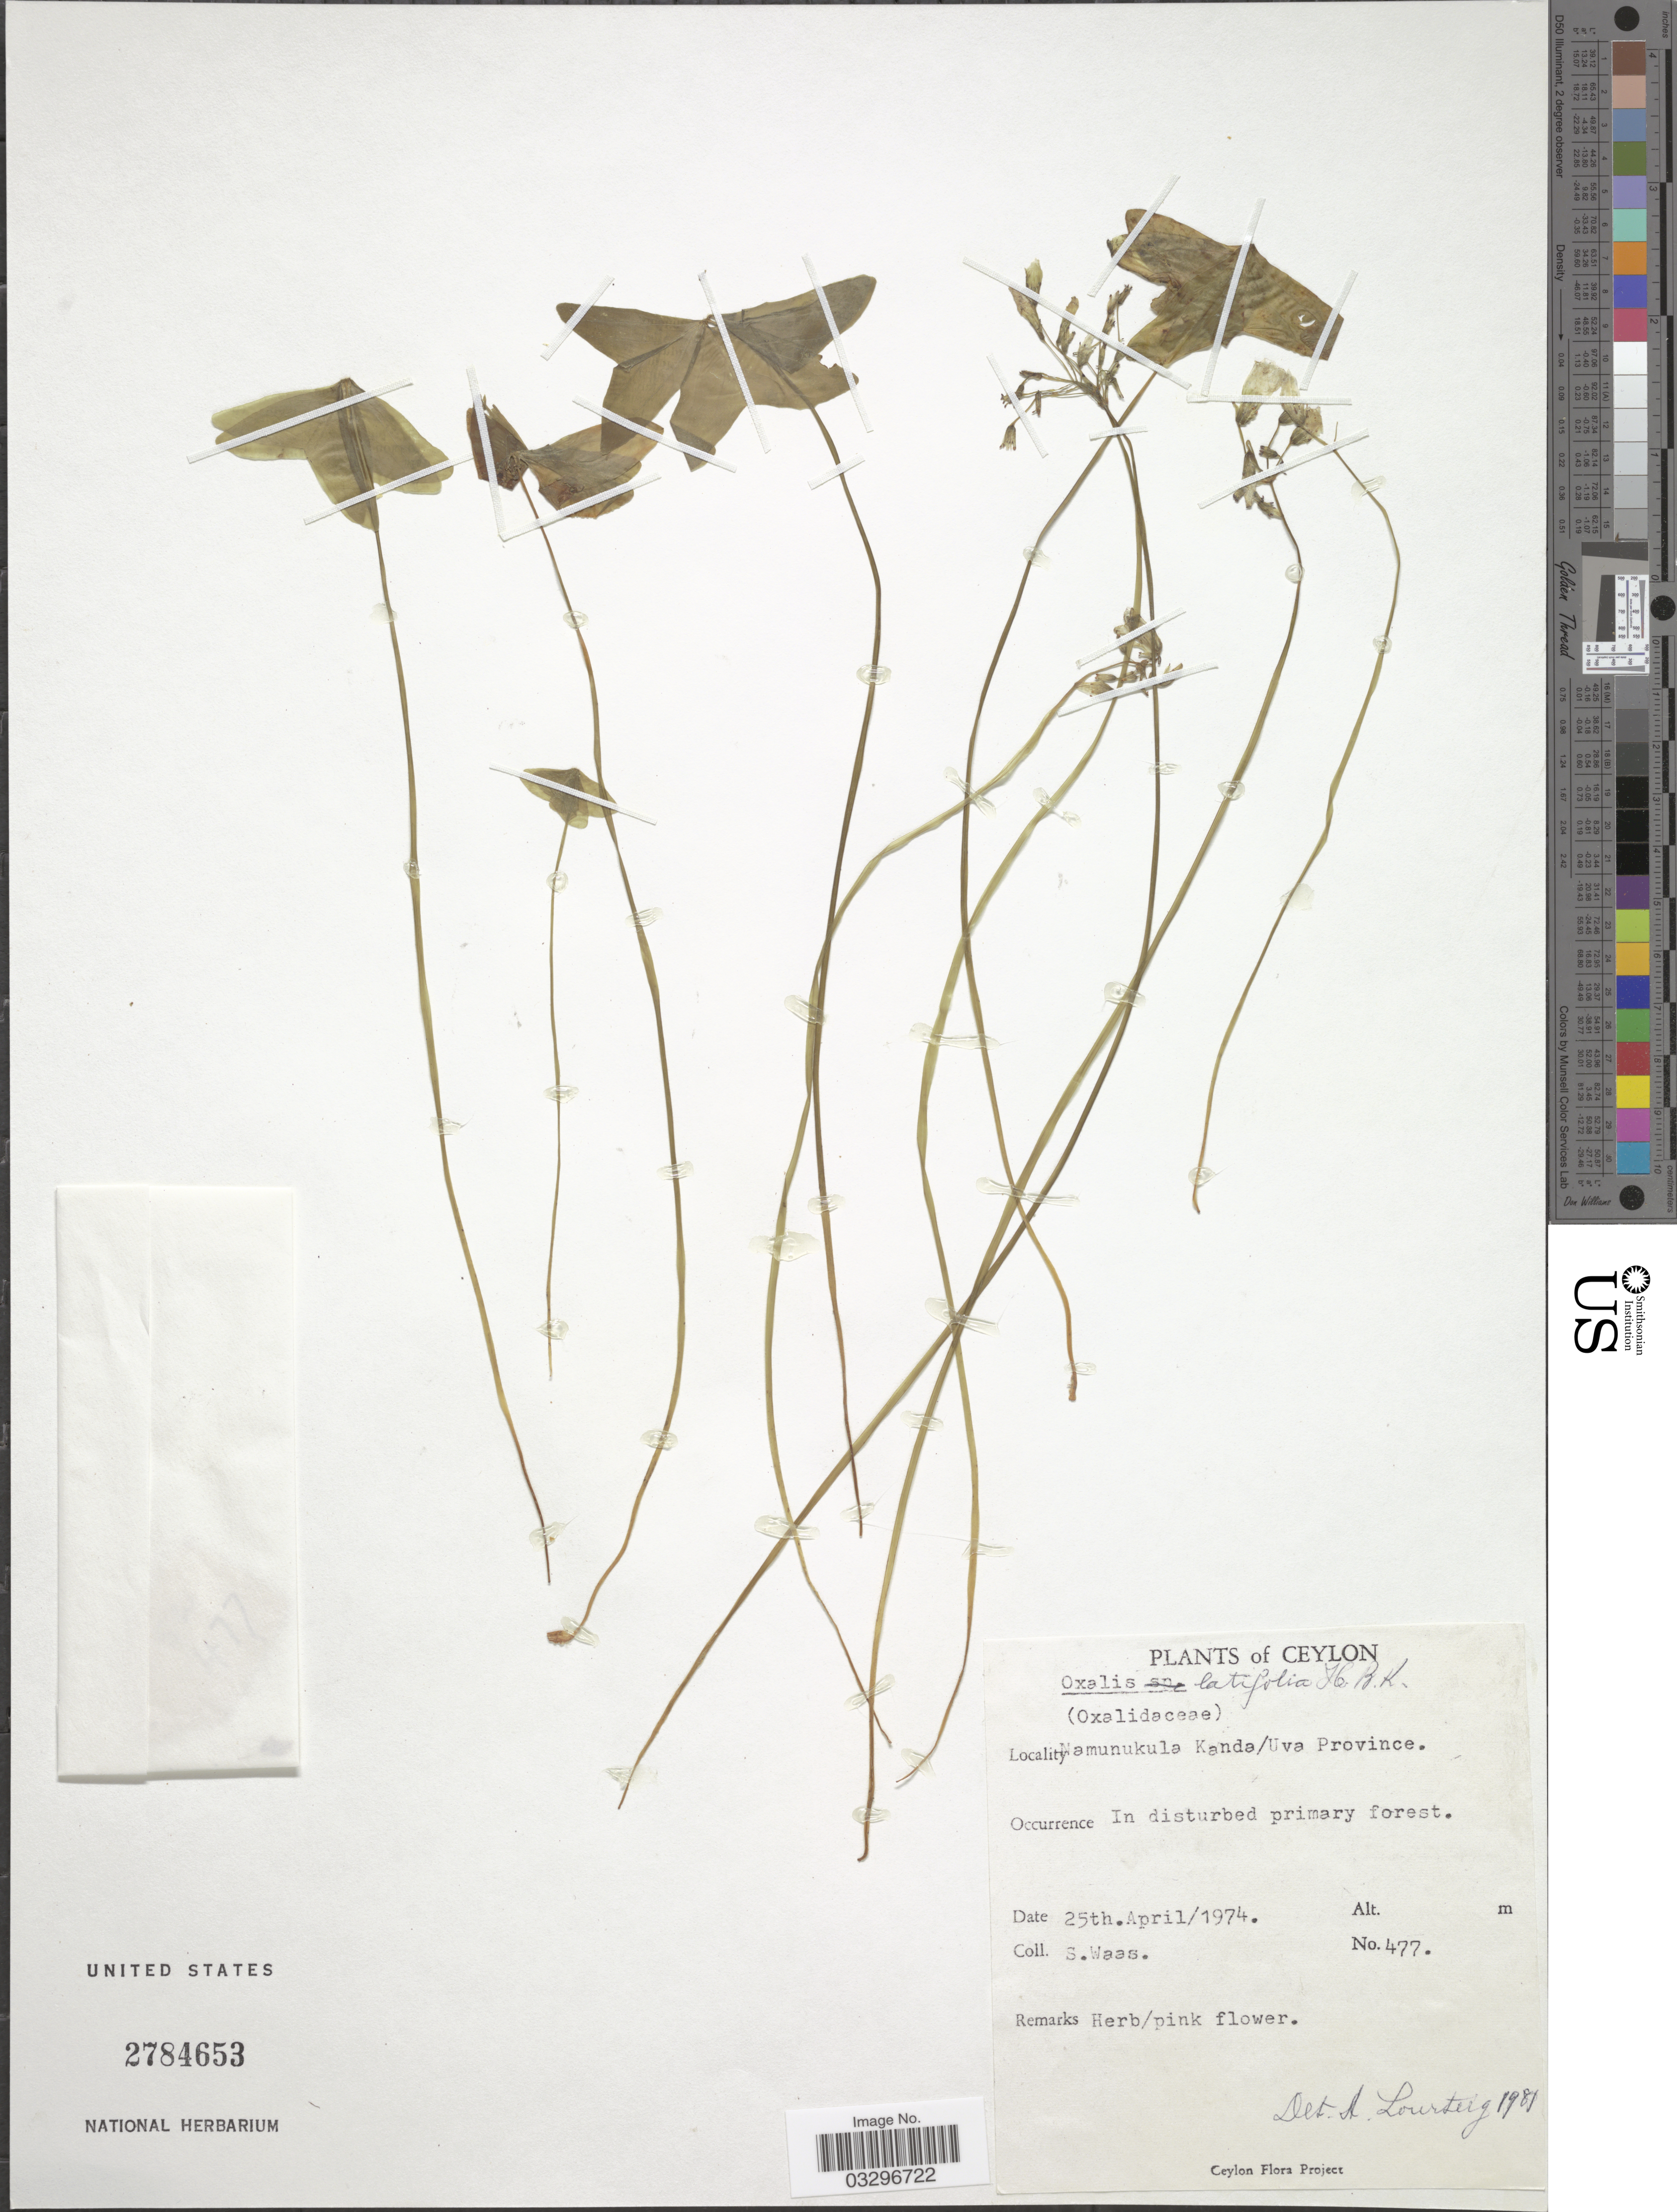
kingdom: Plantae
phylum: Tracheophyta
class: Magnoliopsida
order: Oxalidales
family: Oxalidaceae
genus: Oxalis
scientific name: Oxalis latifolia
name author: Kunth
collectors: S. Waas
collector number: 477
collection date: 1974-04-25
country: Sri Lanka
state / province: Uva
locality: Ceylon, Namunukula Kanda.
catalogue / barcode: US 2784653